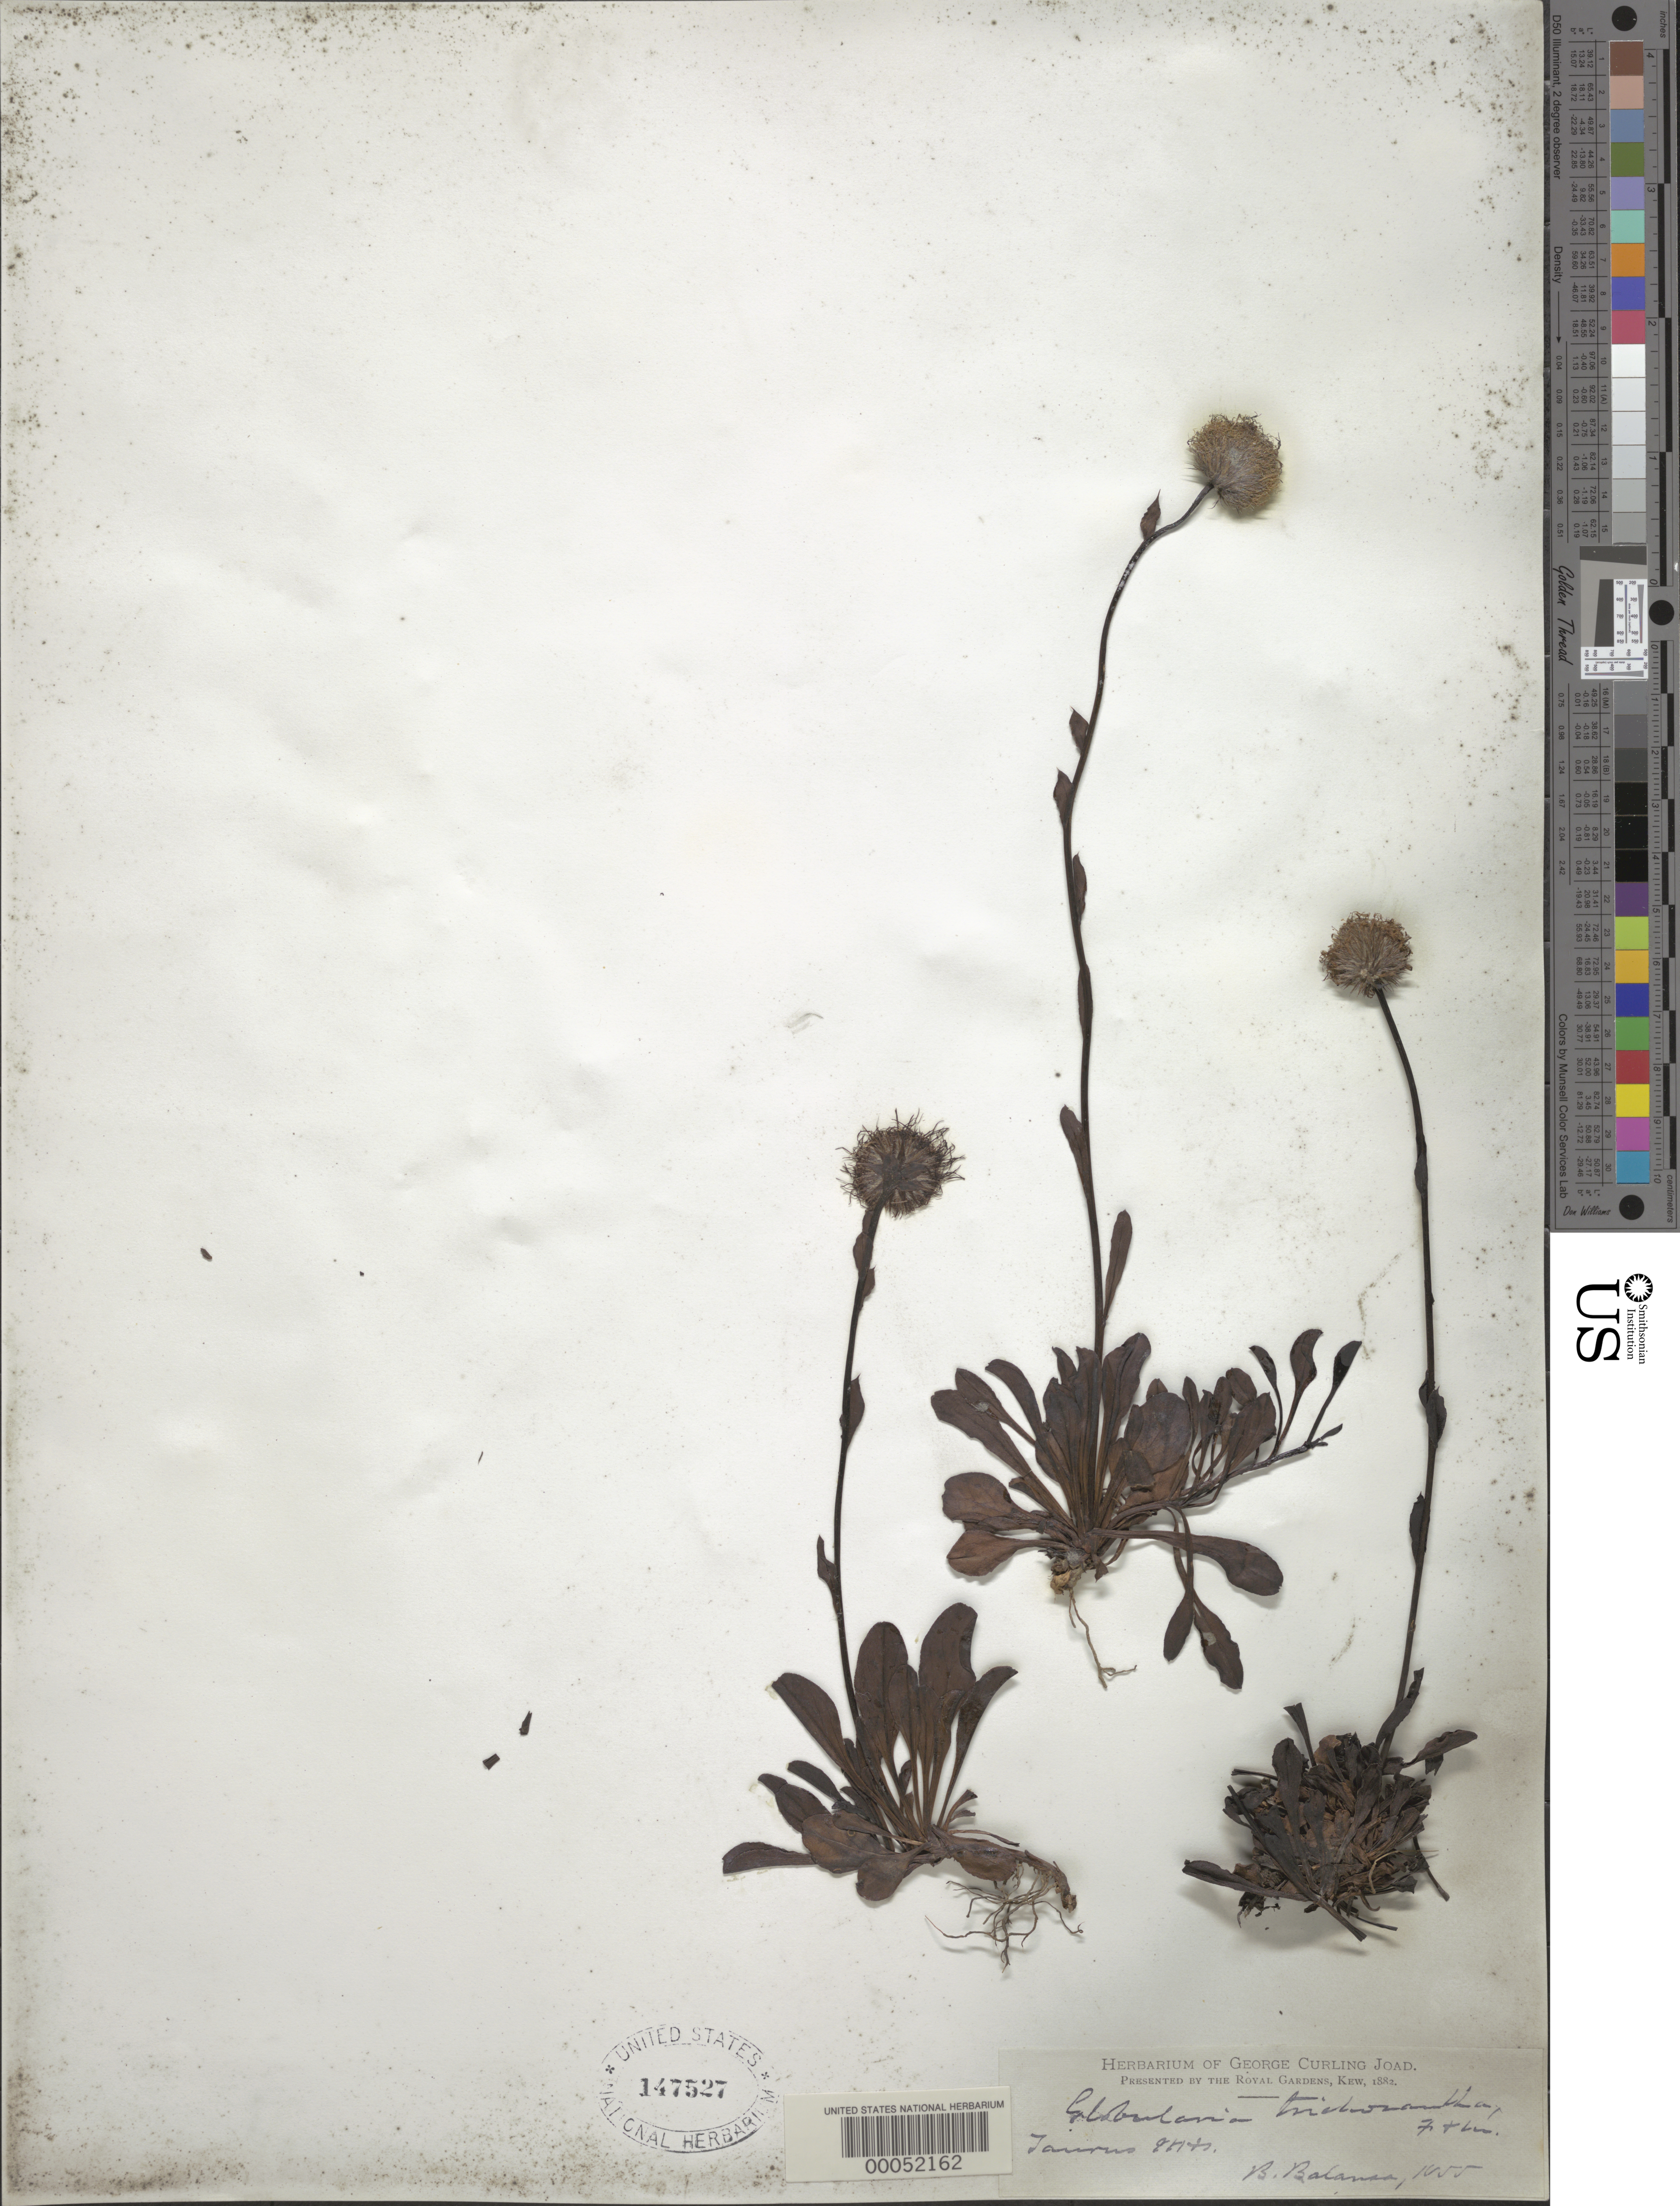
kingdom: Plantae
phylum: Tracheophyta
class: Magnoliopsida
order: Lamiales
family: Plantaginaceae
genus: Globularia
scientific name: Globularia trichosantha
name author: Fisch. & C.A. Mey.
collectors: B. Balansa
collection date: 1855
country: Turkey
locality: Taurus Mts.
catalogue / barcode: US 147527